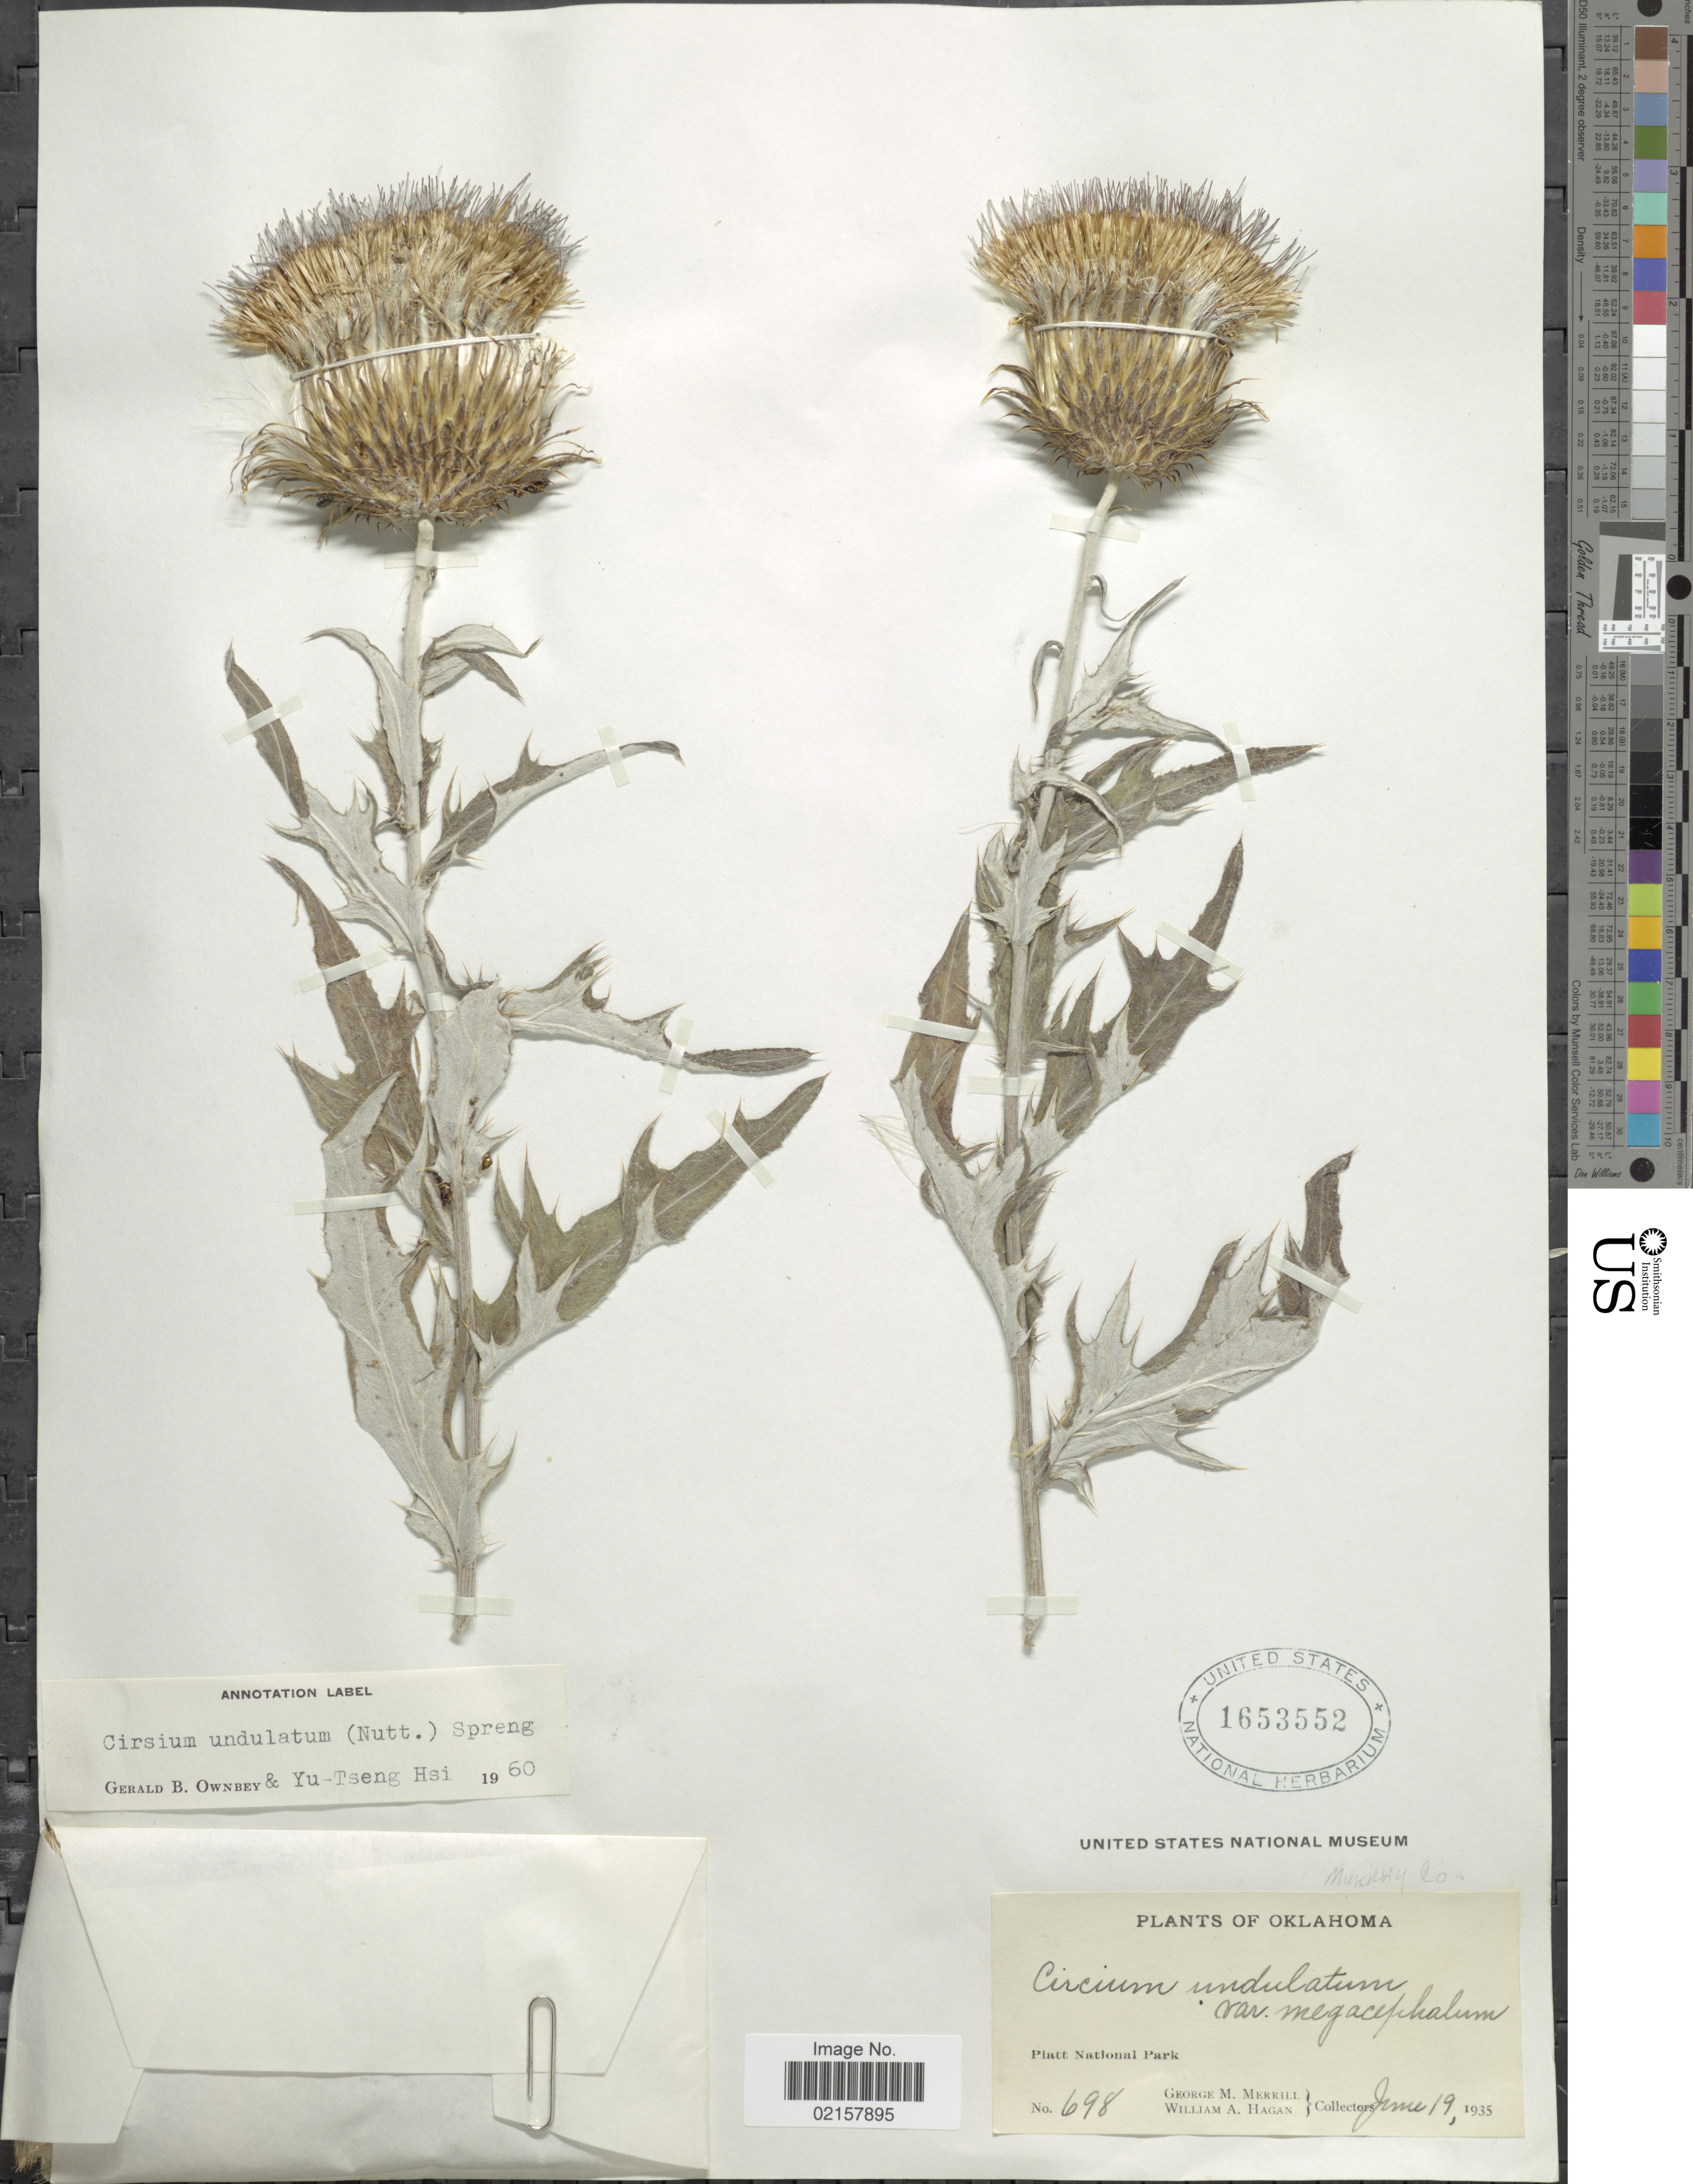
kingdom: Plantae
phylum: Tracheophyta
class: Magnoliopsida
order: Asterales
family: Asteraceae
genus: Cirsium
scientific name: Cirsium undulatum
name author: (Nutt.) Spreng.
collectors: G. M. Merrill & W. Hagan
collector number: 698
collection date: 1935-06-19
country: United States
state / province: Oklahoma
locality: Platt National Park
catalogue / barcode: US 1653552